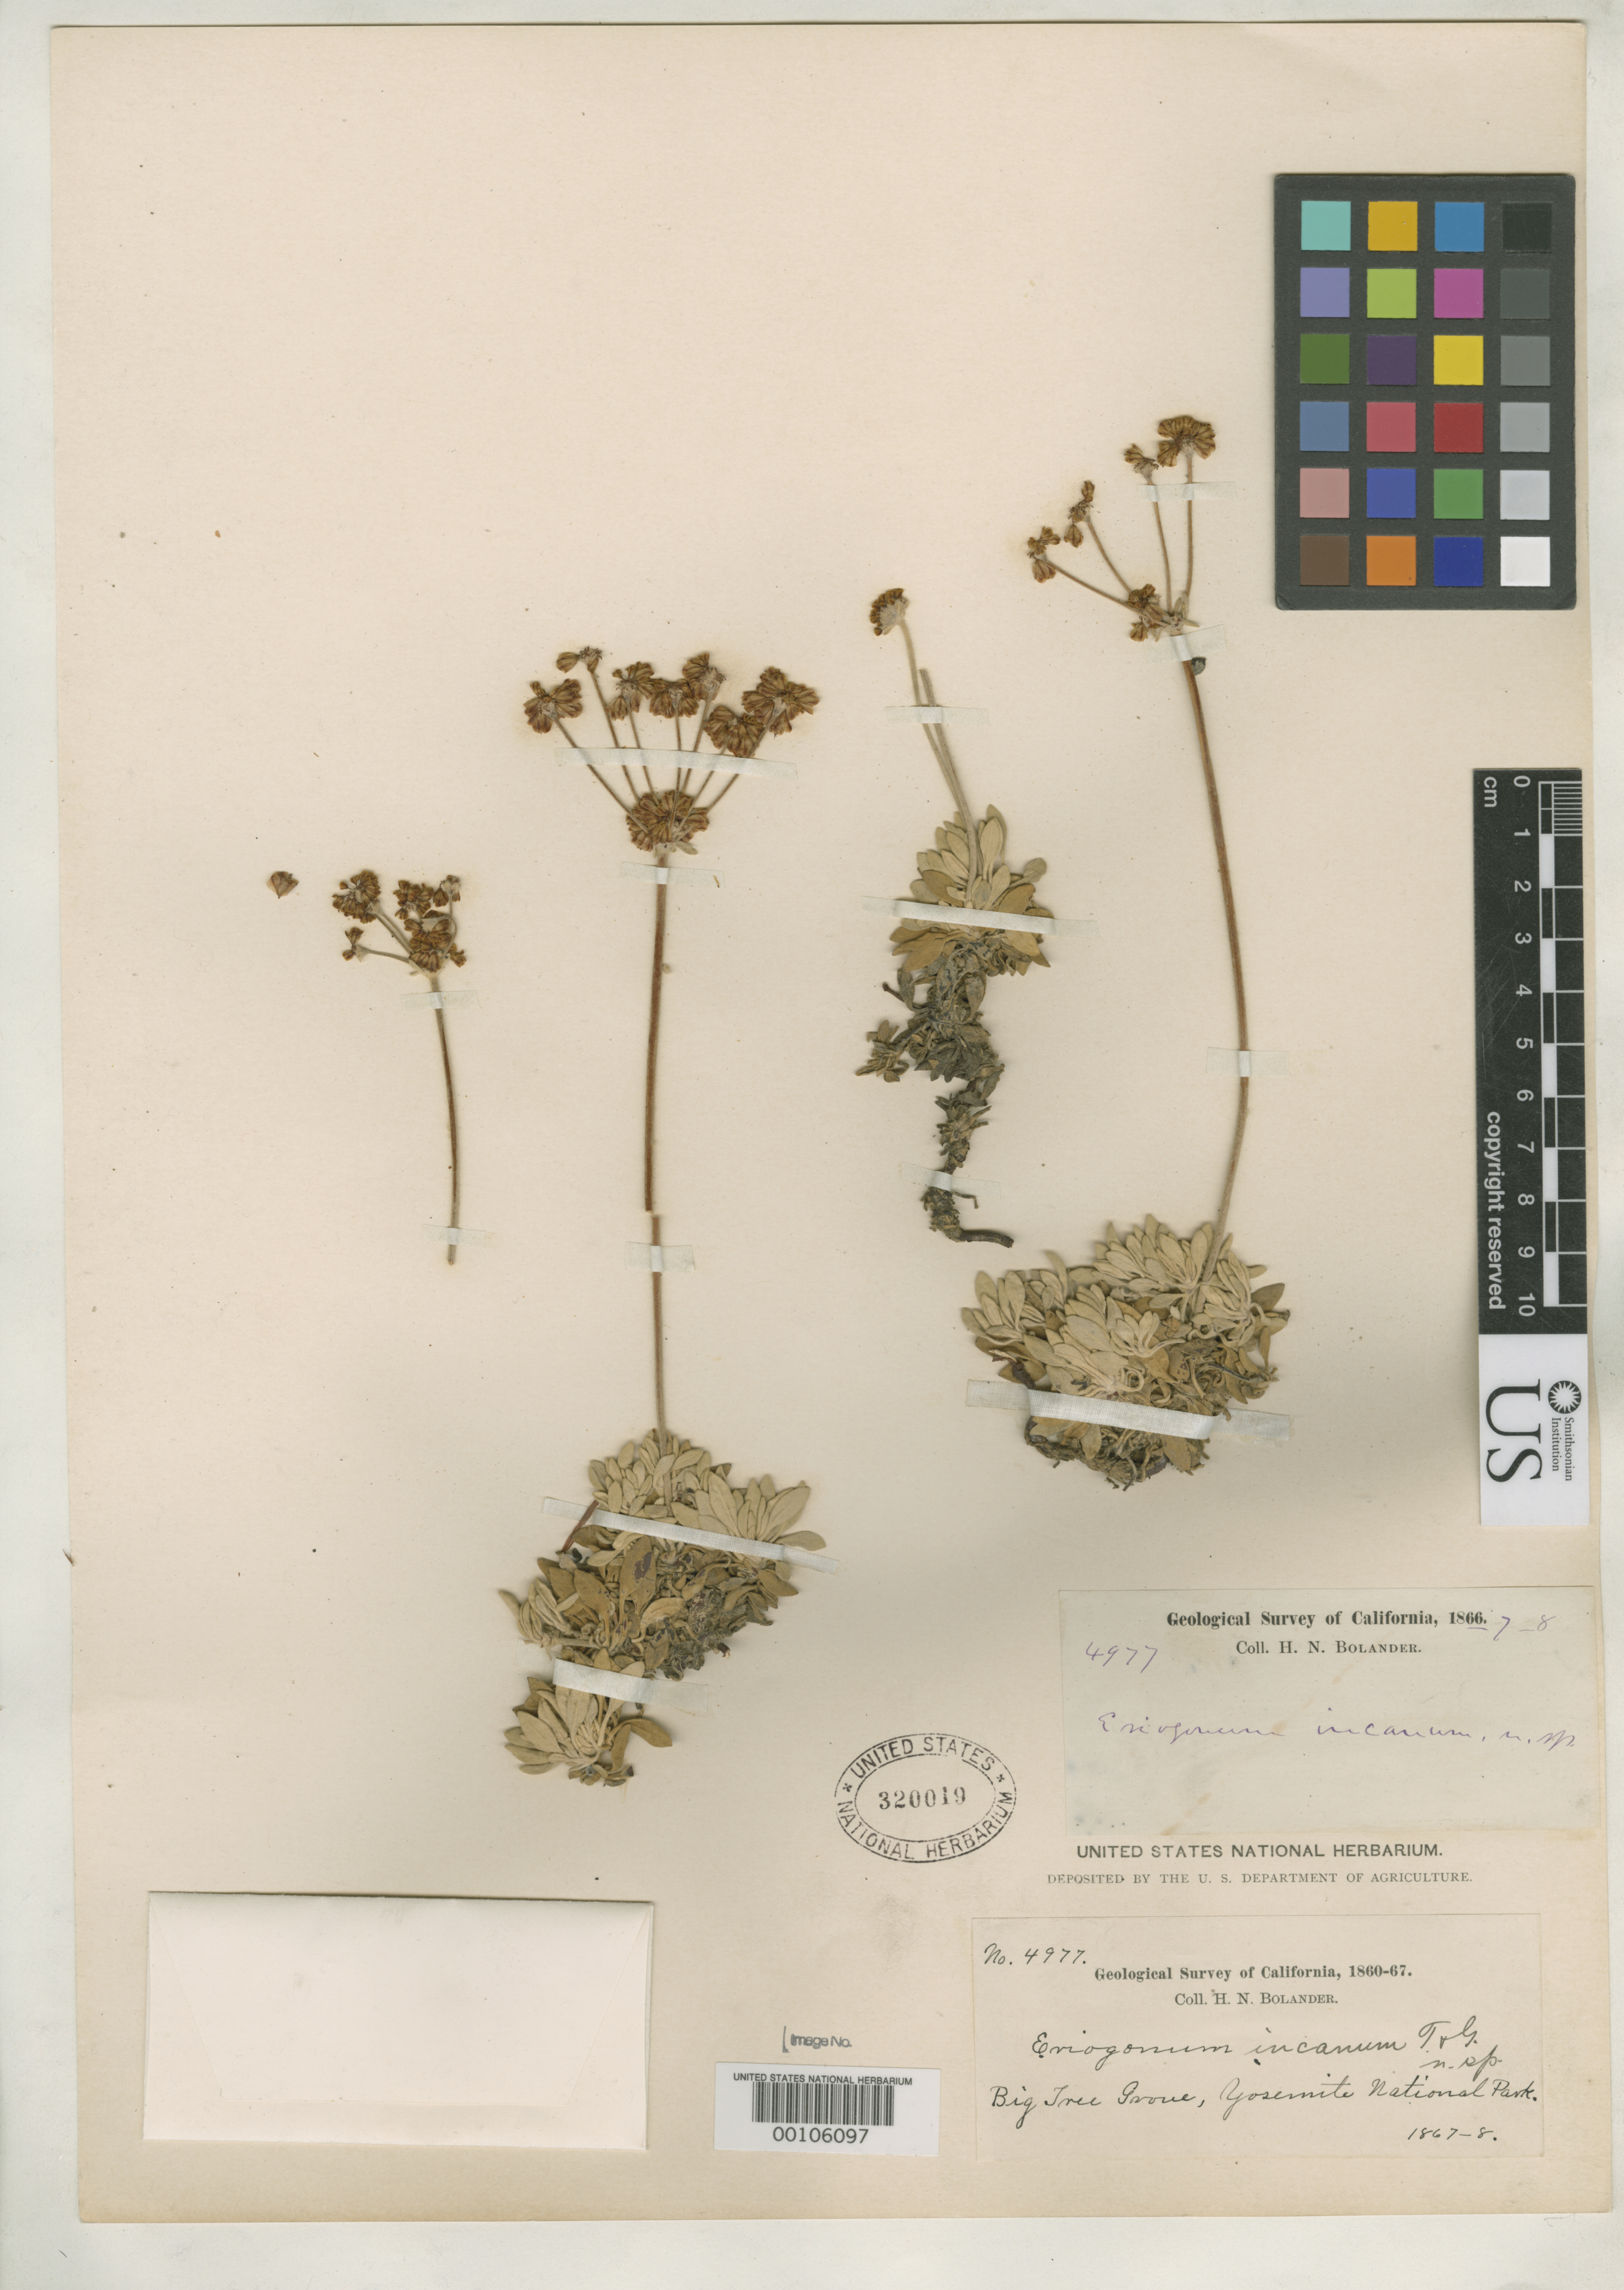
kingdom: Plantae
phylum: Tracheophyta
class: Magnoliopsida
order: Caryophyllales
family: Polygonaceae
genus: Eriogonum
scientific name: Eriogonum incanum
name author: Torr. & A. Gray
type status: Isosyntype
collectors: H. Bolander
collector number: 4977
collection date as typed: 1866 to -- --- 1868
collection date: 1866/1868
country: United States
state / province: California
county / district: Mariposa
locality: Bigtree grove, Yosemite National Park.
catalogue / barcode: US 320019